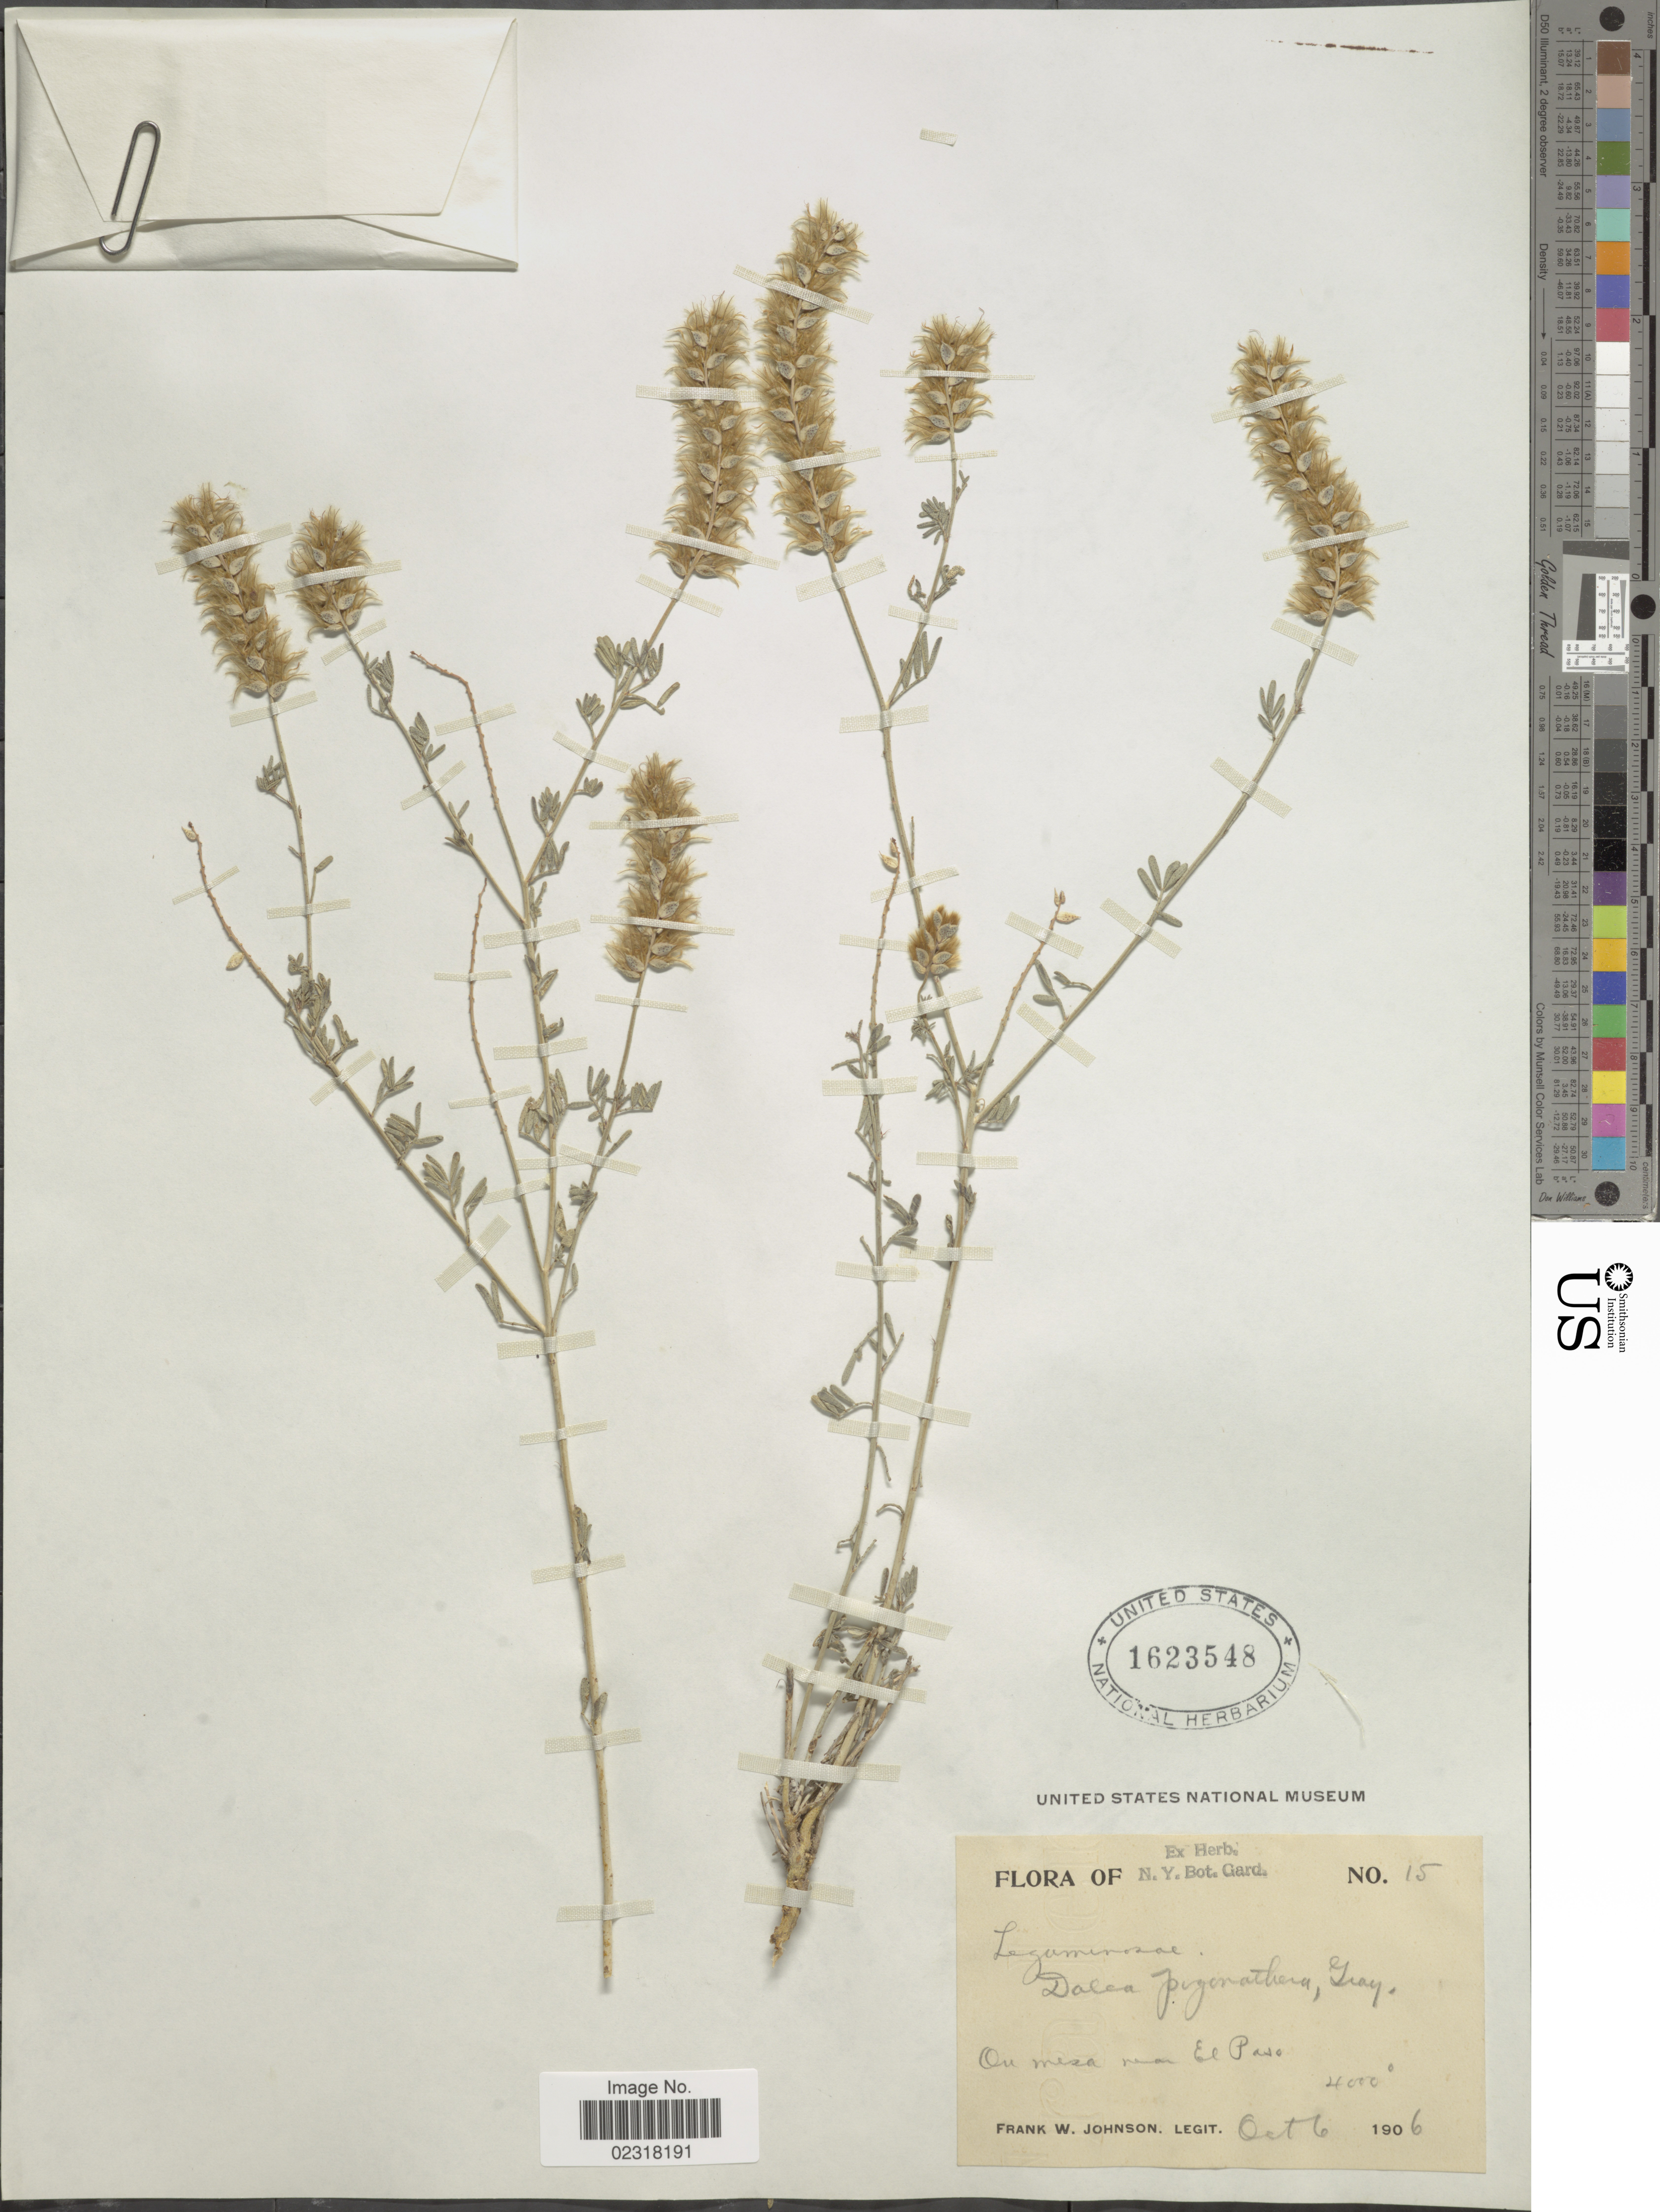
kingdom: Plantae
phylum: Tracheophyta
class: Magnoliopsida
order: Fabales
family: Fabaceae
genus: Dalea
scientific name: Dalea pogonathera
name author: A. Gray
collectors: F. W. Johnson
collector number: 15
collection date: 1906-10-06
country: United States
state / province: Texas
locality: On mesa near El Paso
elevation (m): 1219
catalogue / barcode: US 1623548